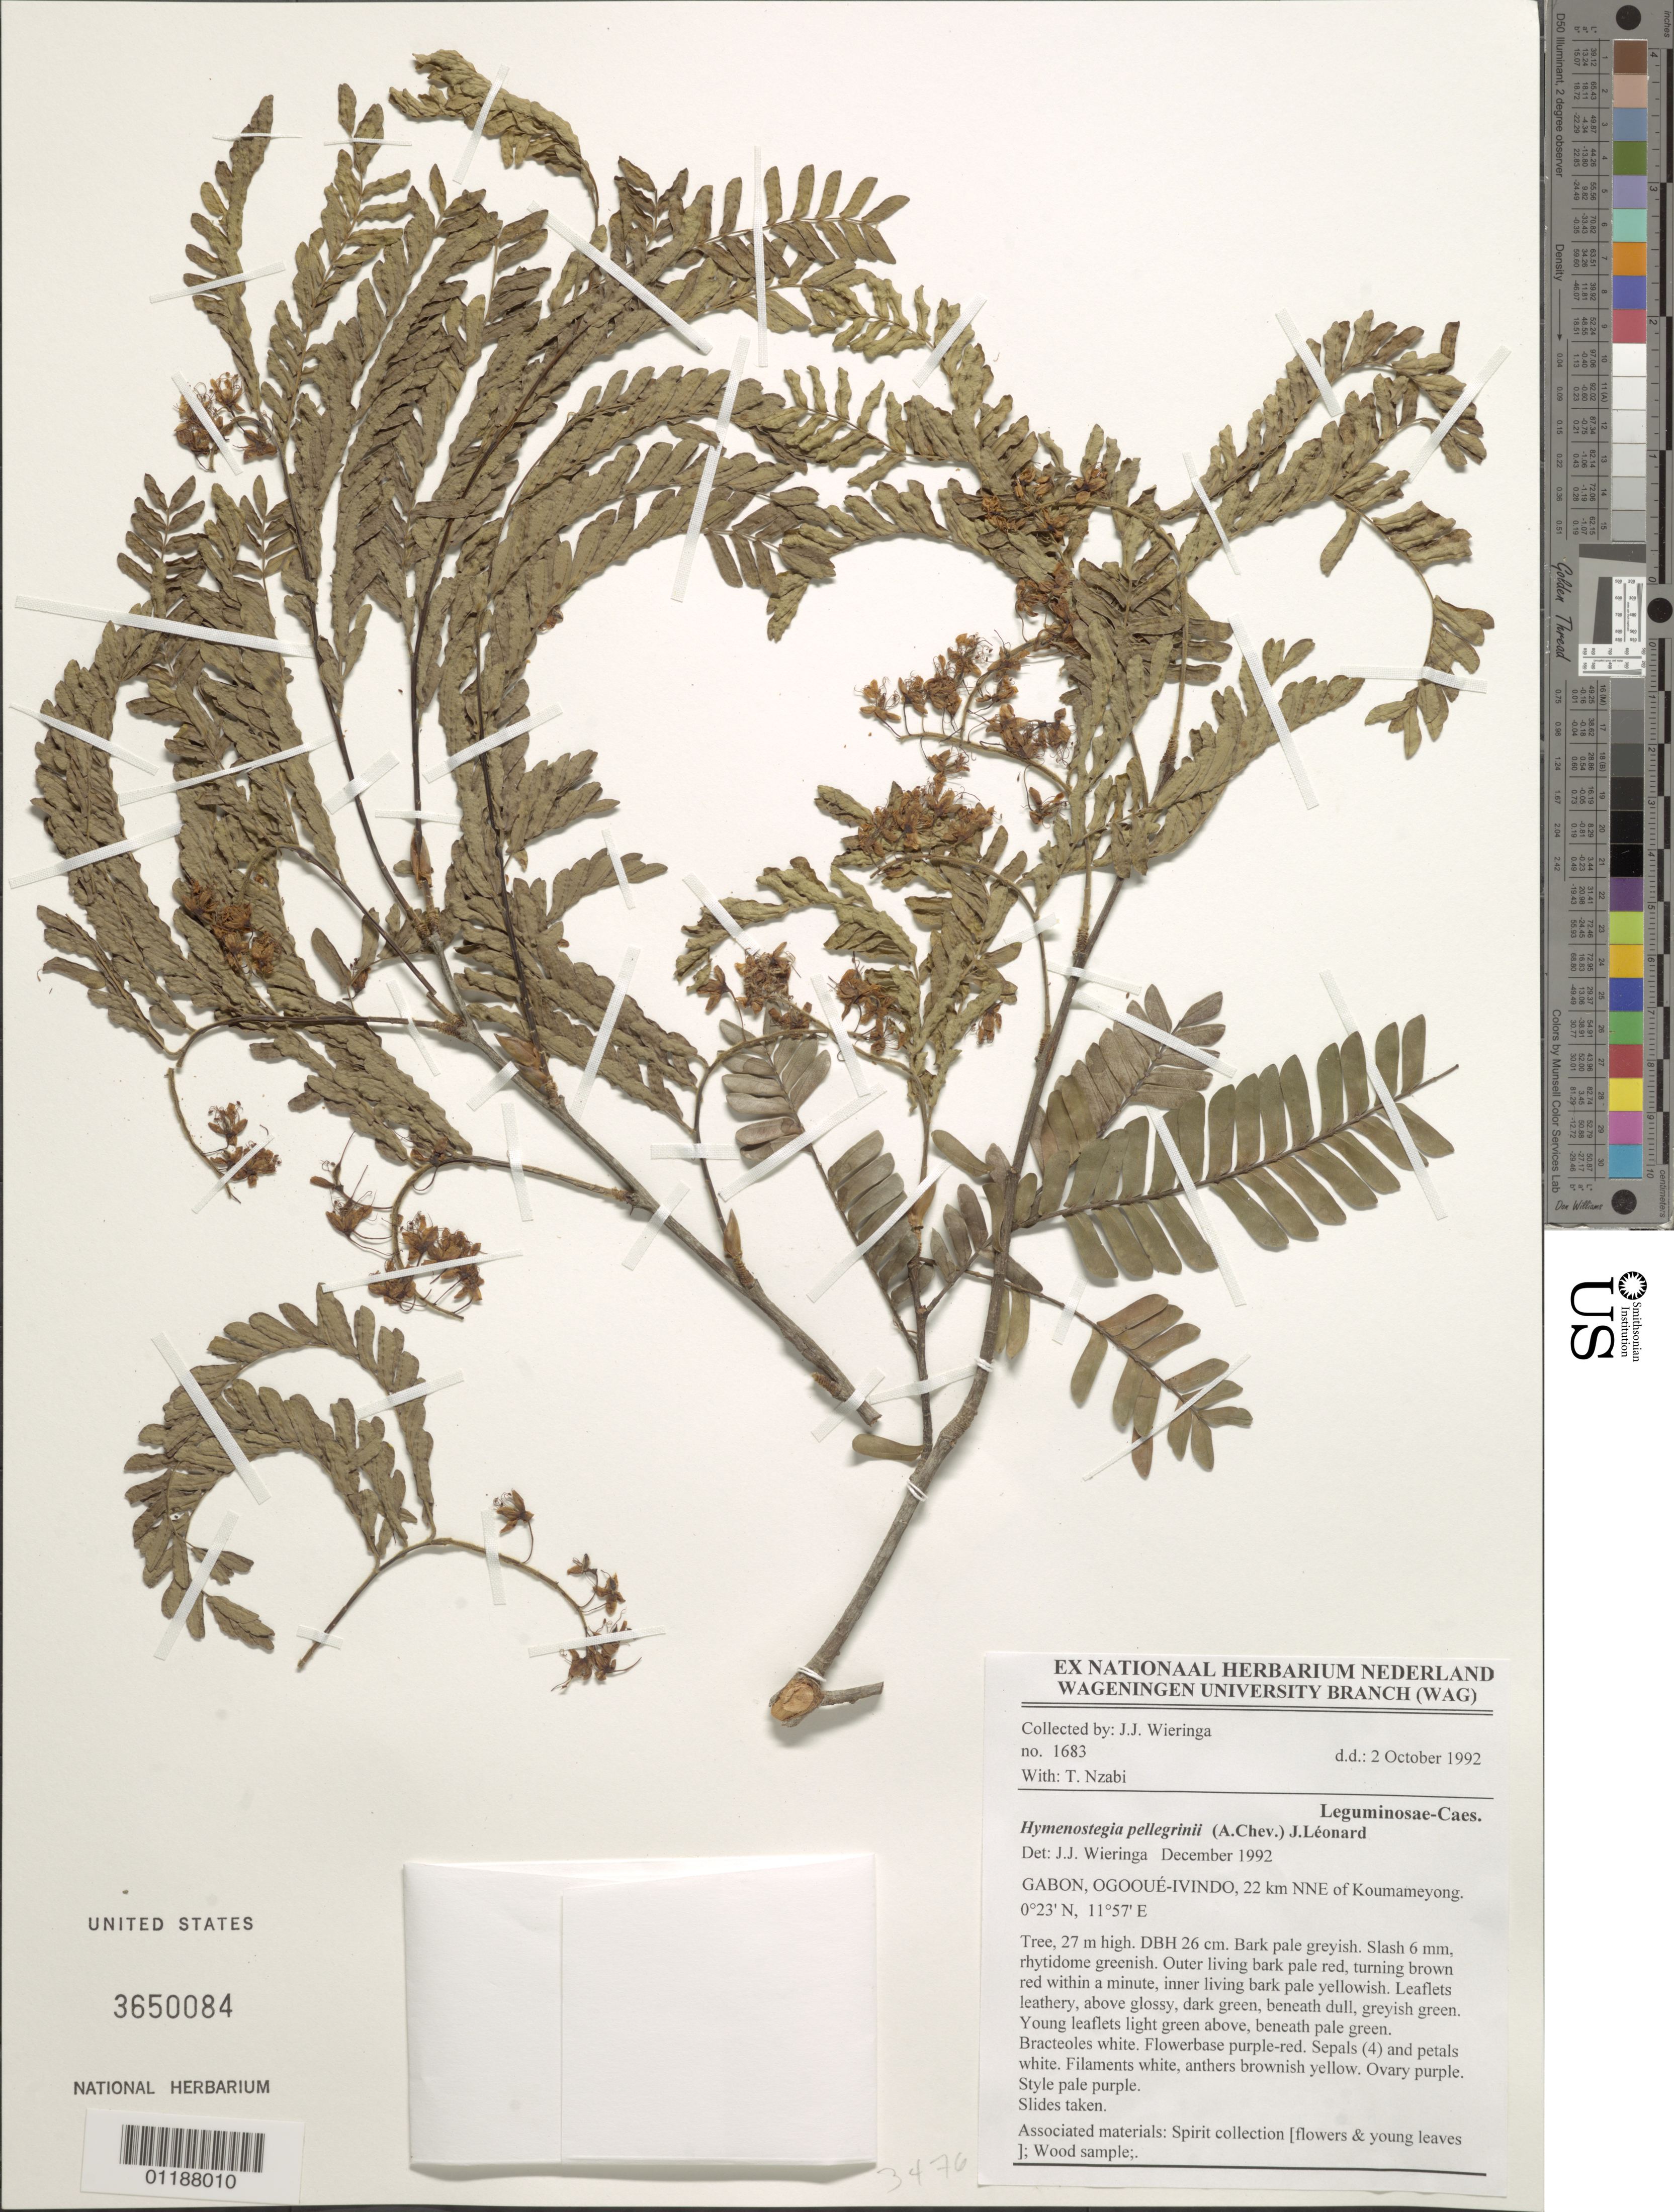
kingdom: Plantae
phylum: Tracheophyta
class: Magnoliopsida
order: Fabales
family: Fabaceae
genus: Hymenostegia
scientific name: Hymenostegia pellegrinii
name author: (A. Chev.) J. Léonard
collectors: J. J. Wieringa & T. Nzabi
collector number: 1683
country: Gabon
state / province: Ogooué-maritime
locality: NNE of Koumameyong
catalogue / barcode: US 3650084